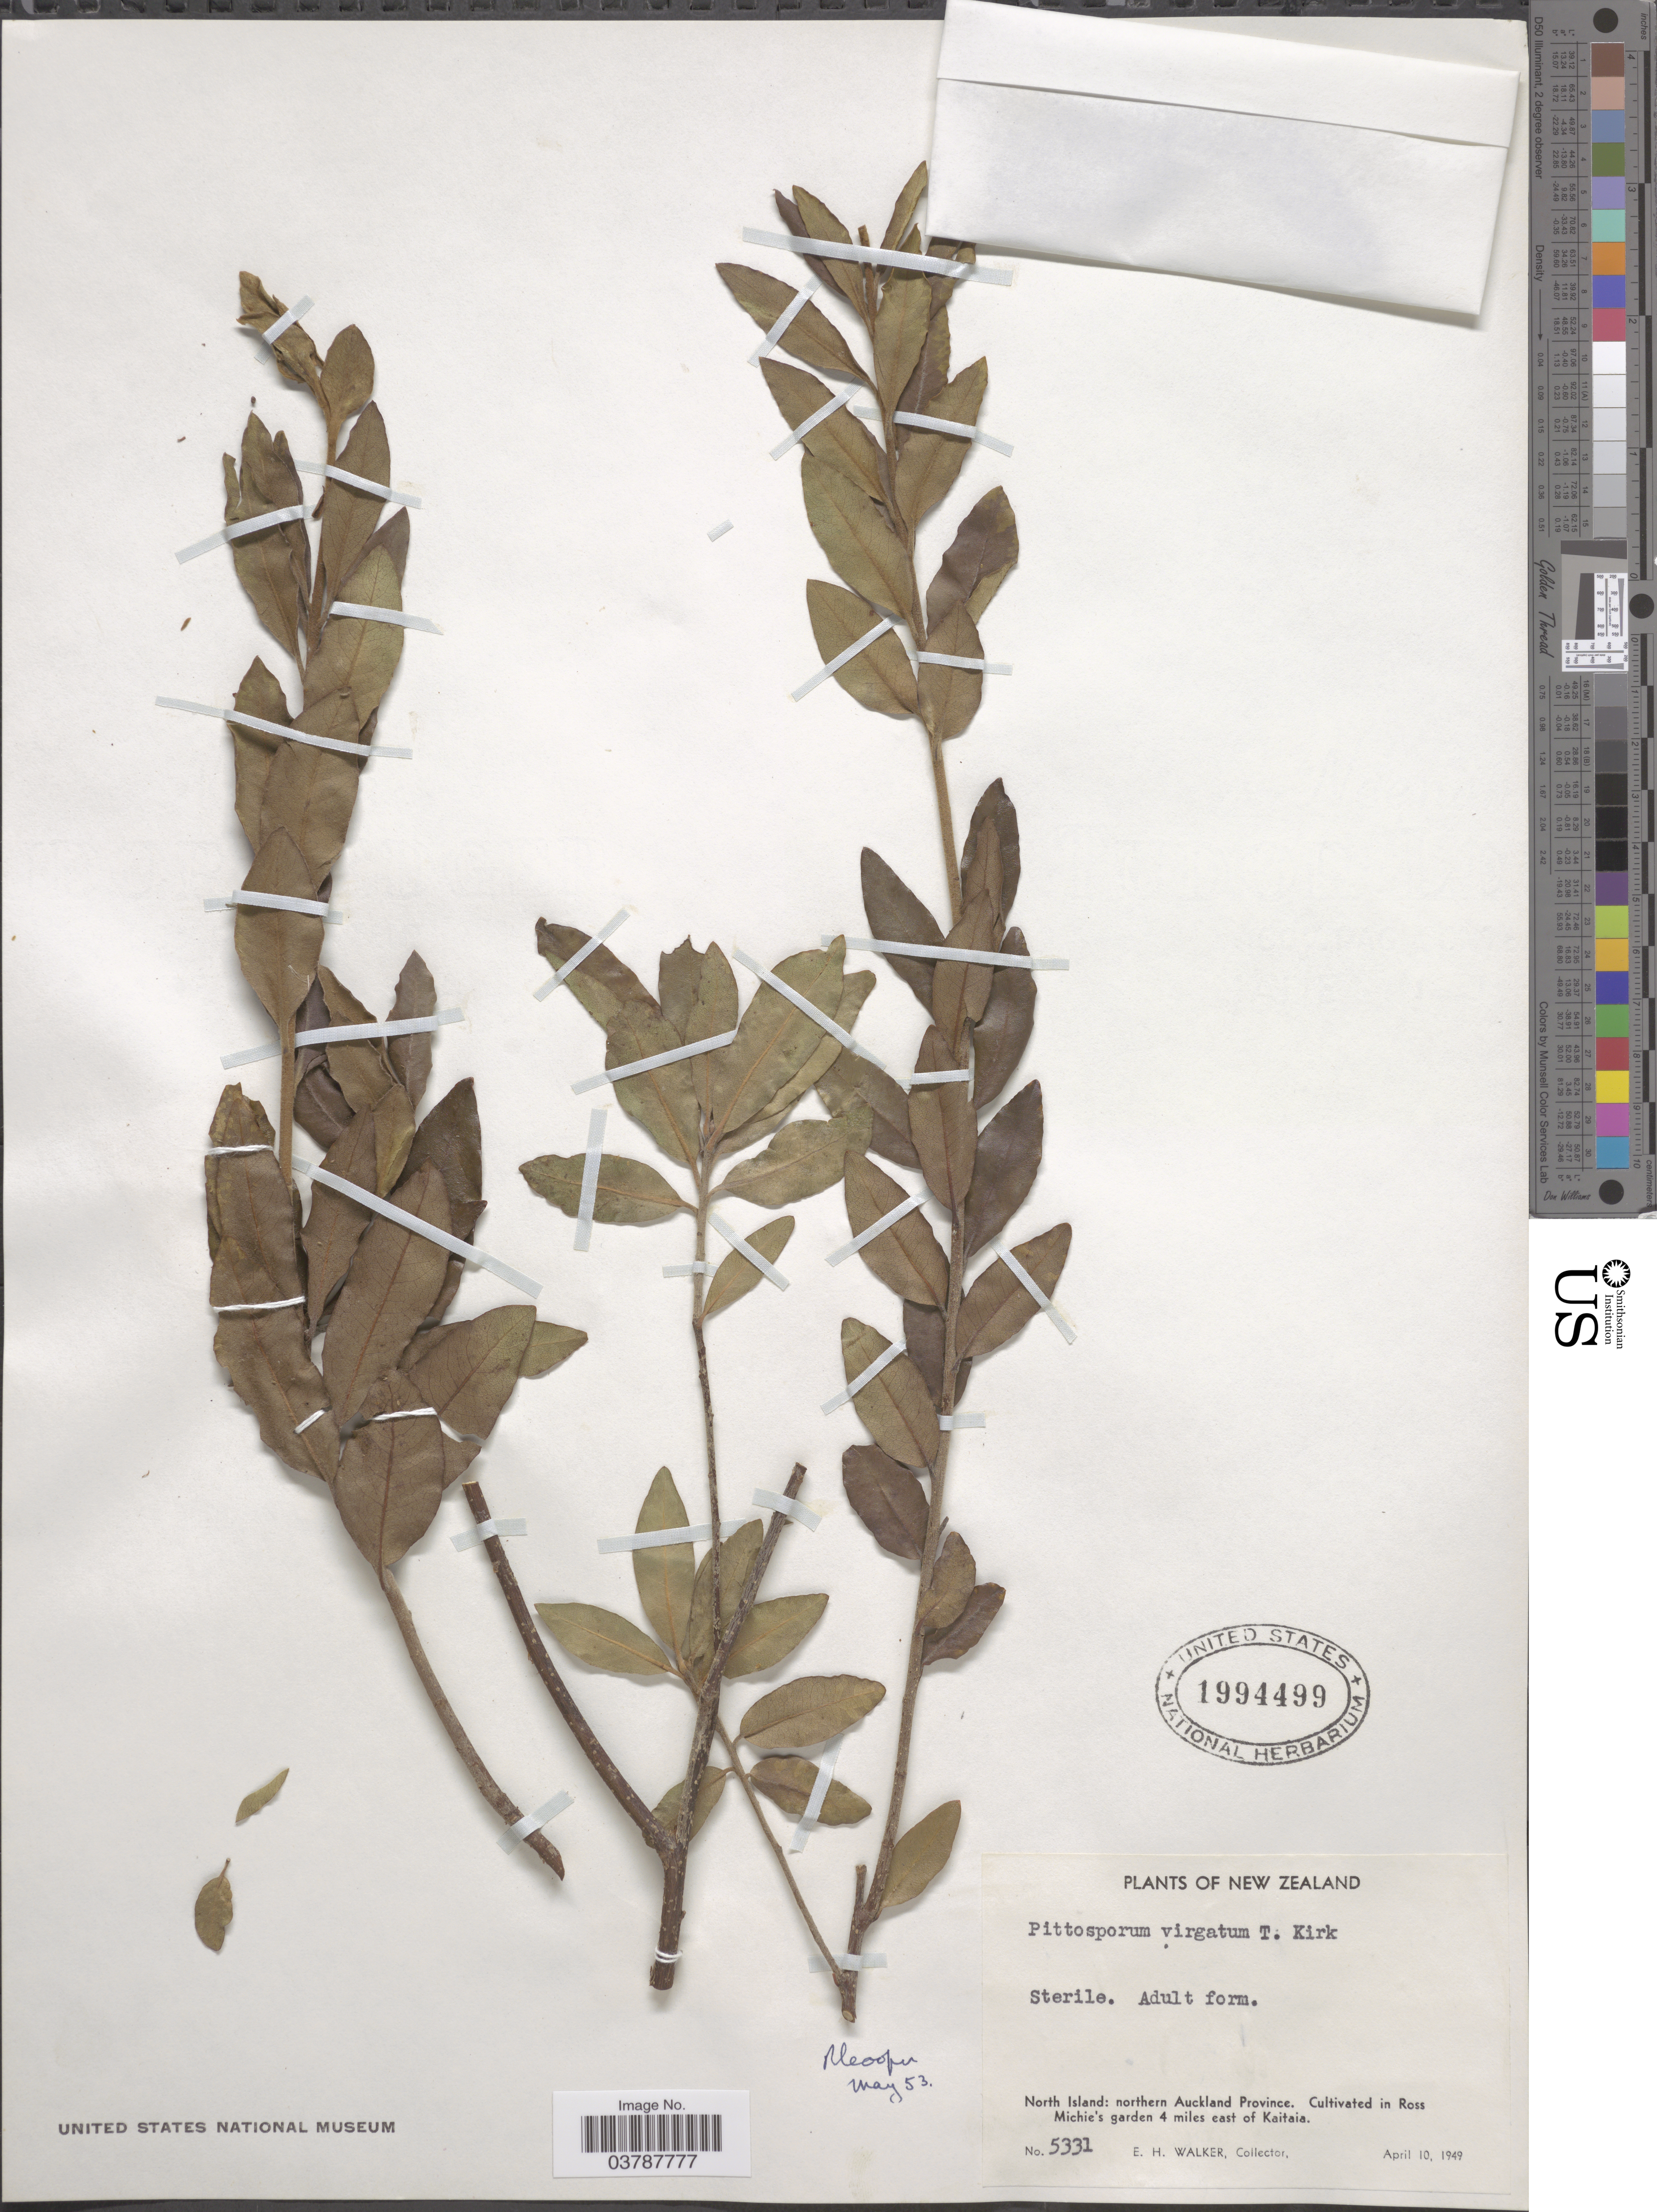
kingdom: Plantae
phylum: Tracheophyta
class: Magnoliopsida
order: Apiales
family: Pittosporaceae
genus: Pittosporum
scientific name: Pittosporum virgatum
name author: Kirk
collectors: E. H. Walker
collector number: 5331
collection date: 1949-04-10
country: New Zealand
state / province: Auckland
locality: Ross Michie's garden 4 miles east of Kaitaia.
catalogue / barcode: US 1994499